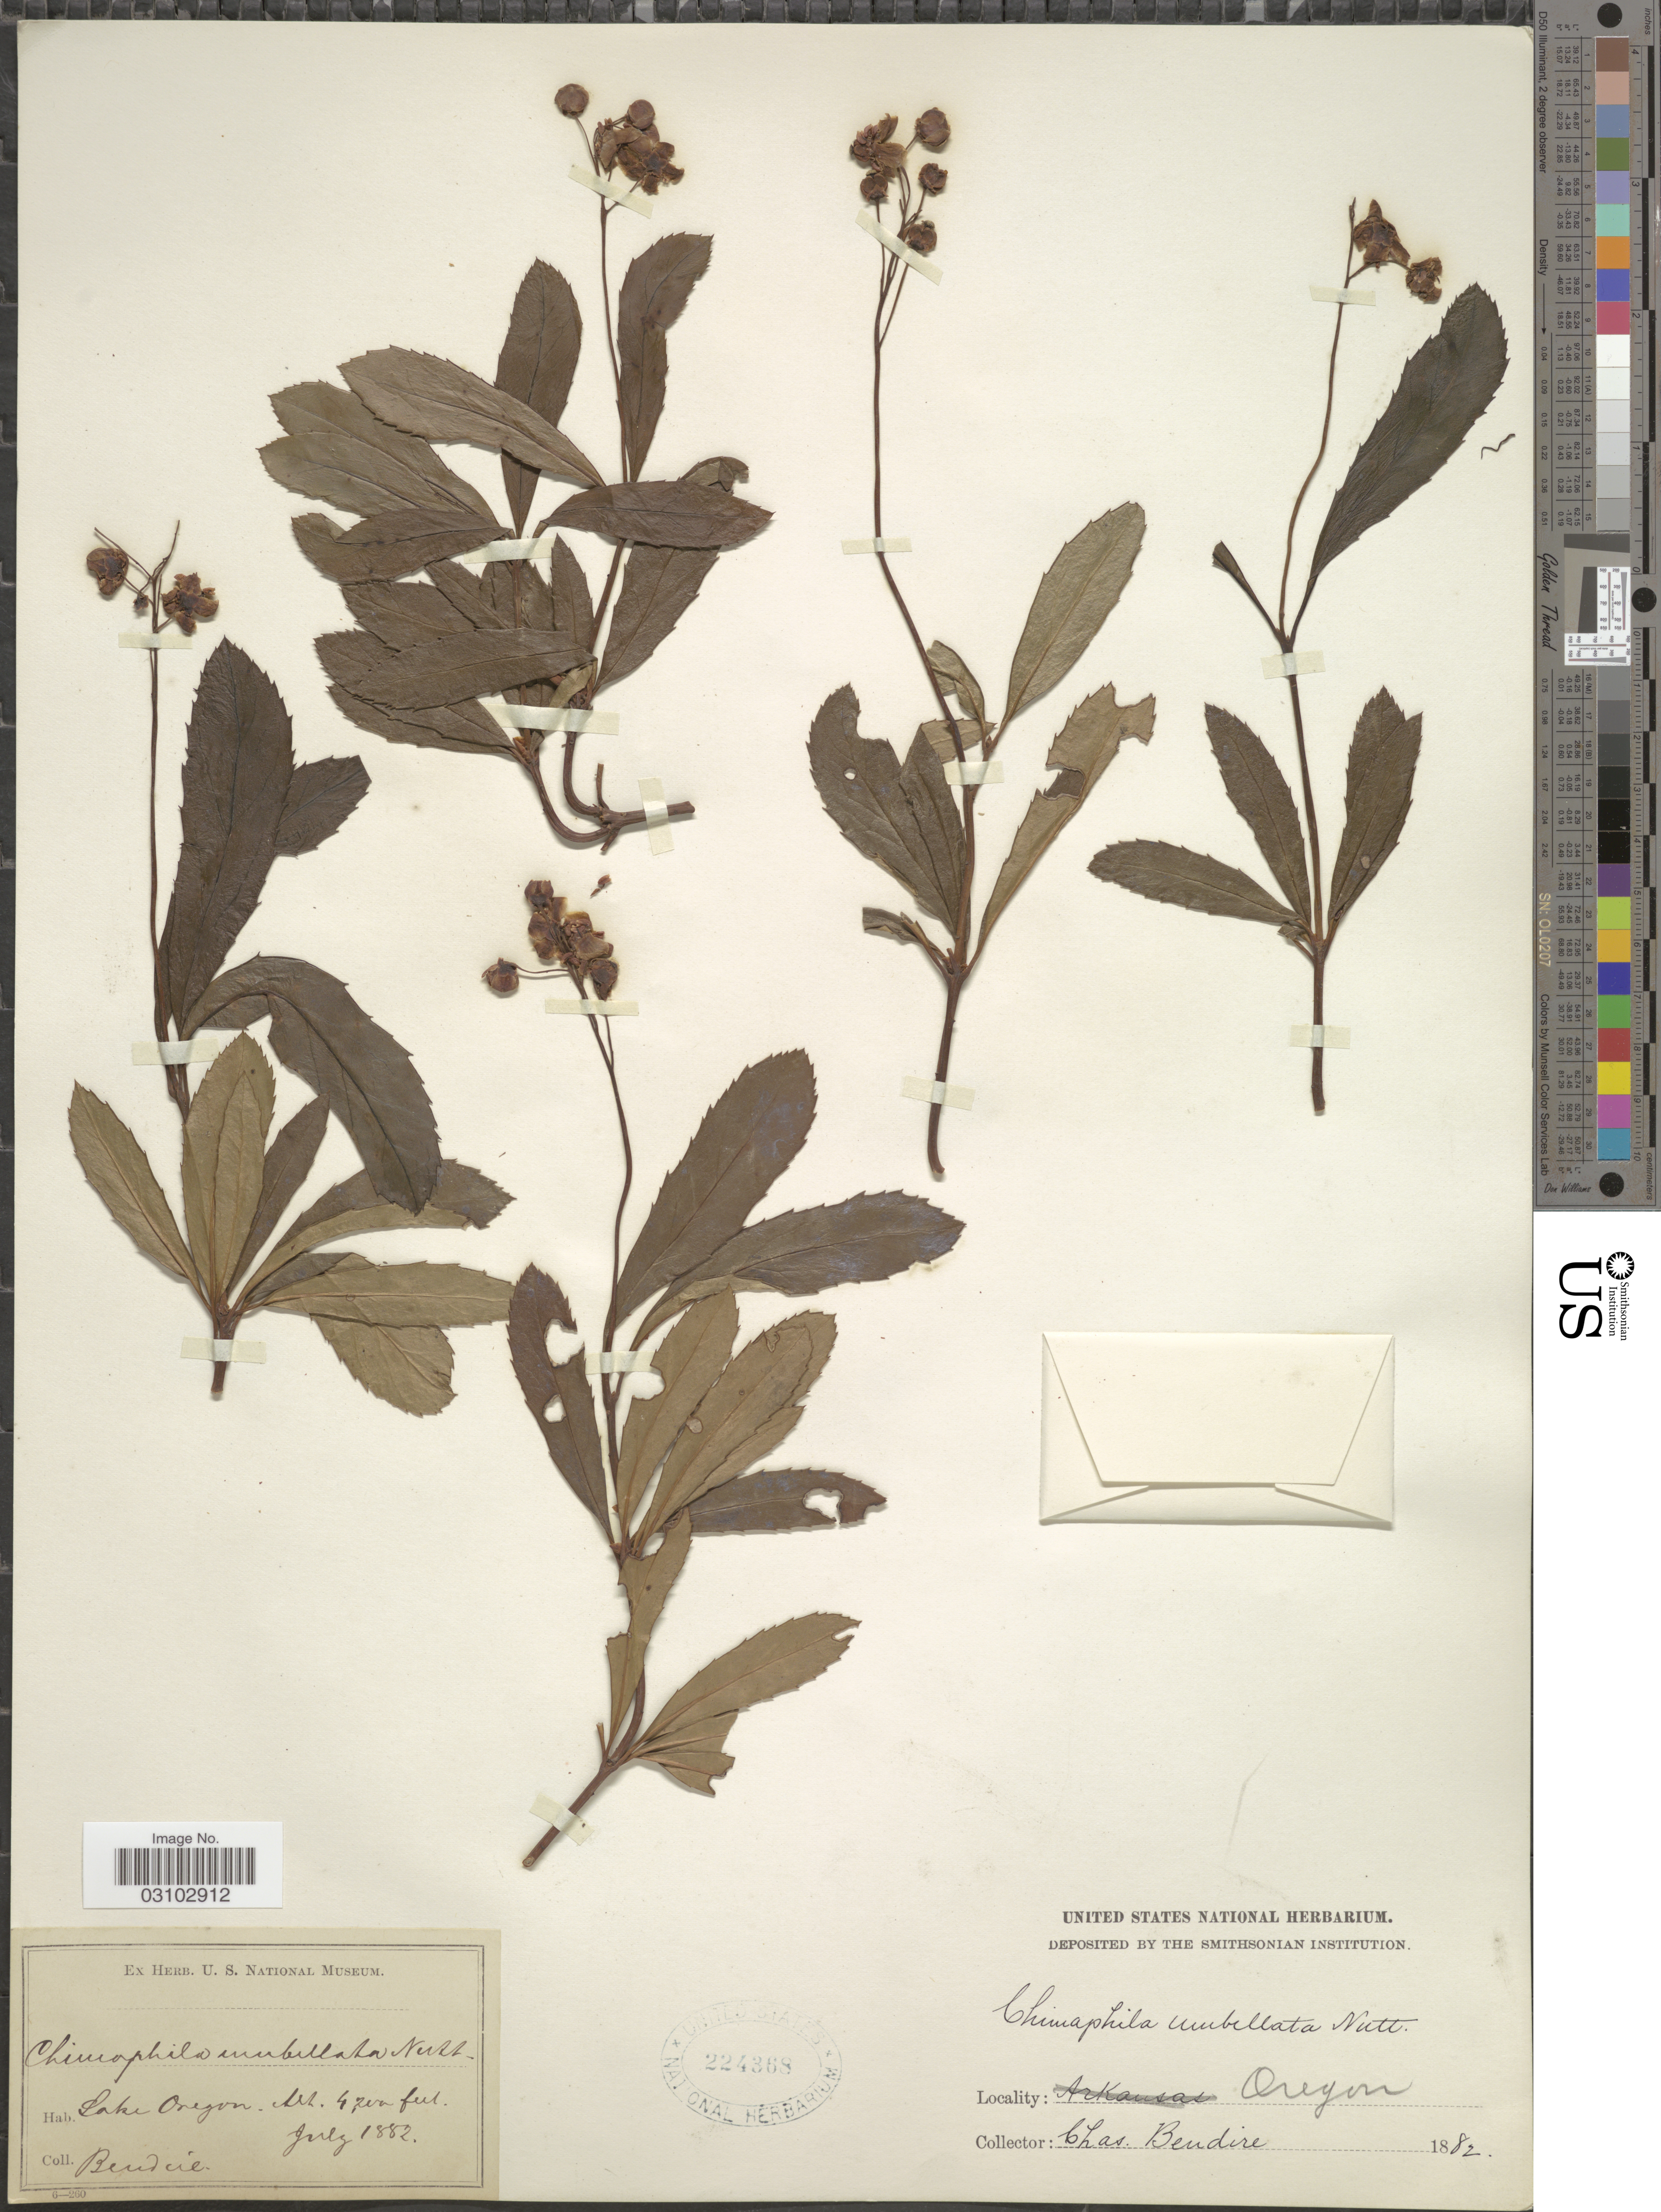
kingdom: Plantae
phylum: Tracheophyta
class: Magnoliopsida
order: Ericales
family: Ericaceae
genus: Chimaphila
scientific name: Chimaphila umbellata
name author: (L.) W.P.C. Barton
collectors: C. Bendire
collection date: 1882-07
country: United States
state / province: Oregon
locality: Lake Oregon.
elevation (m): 1280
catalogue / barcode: US 224368